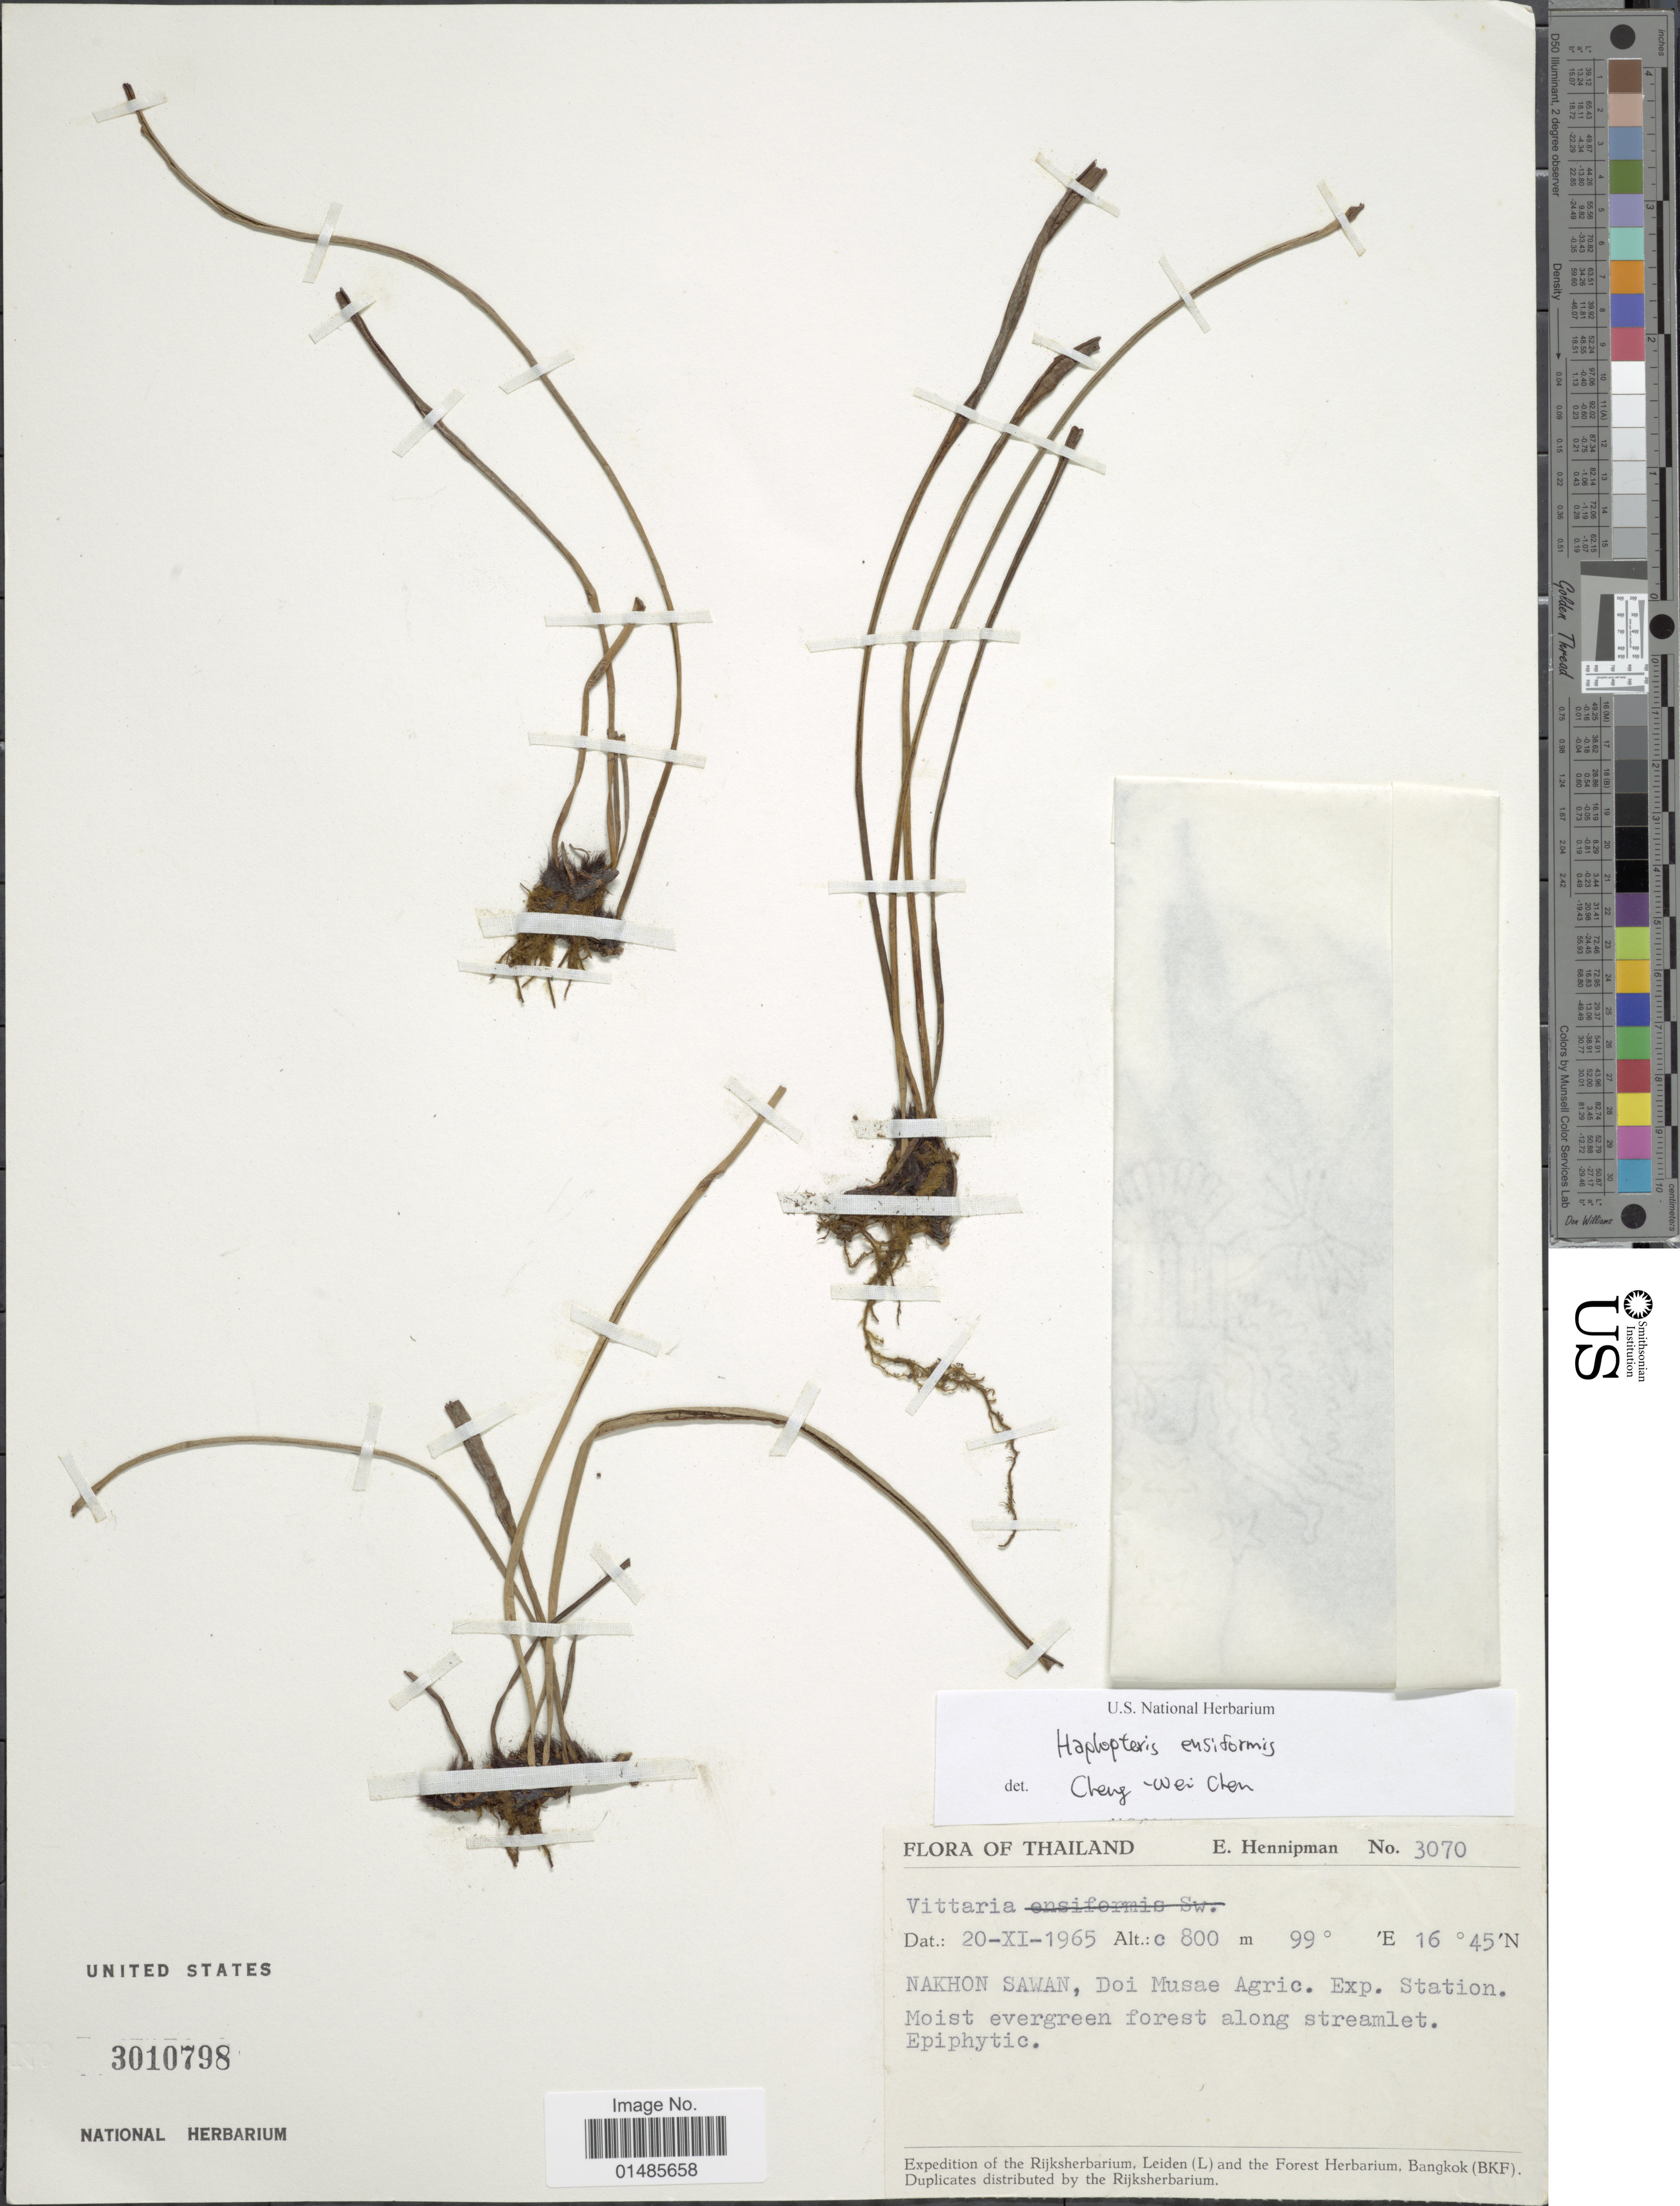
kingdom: Plantae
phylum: Tracheophyta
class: Polypodiopsida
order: Polypodiales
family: Pteridaceae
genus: Haplopteris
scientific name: Haplopteris ensiformis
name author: (Sw.) E.H. Crane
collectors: E. Hennipman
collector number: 3070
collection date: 1965-11-20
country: Thailand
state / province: Nakhon Sawan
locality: Doi Musae Agric. Exp. Station.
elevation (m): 800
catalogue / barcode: US 3010798